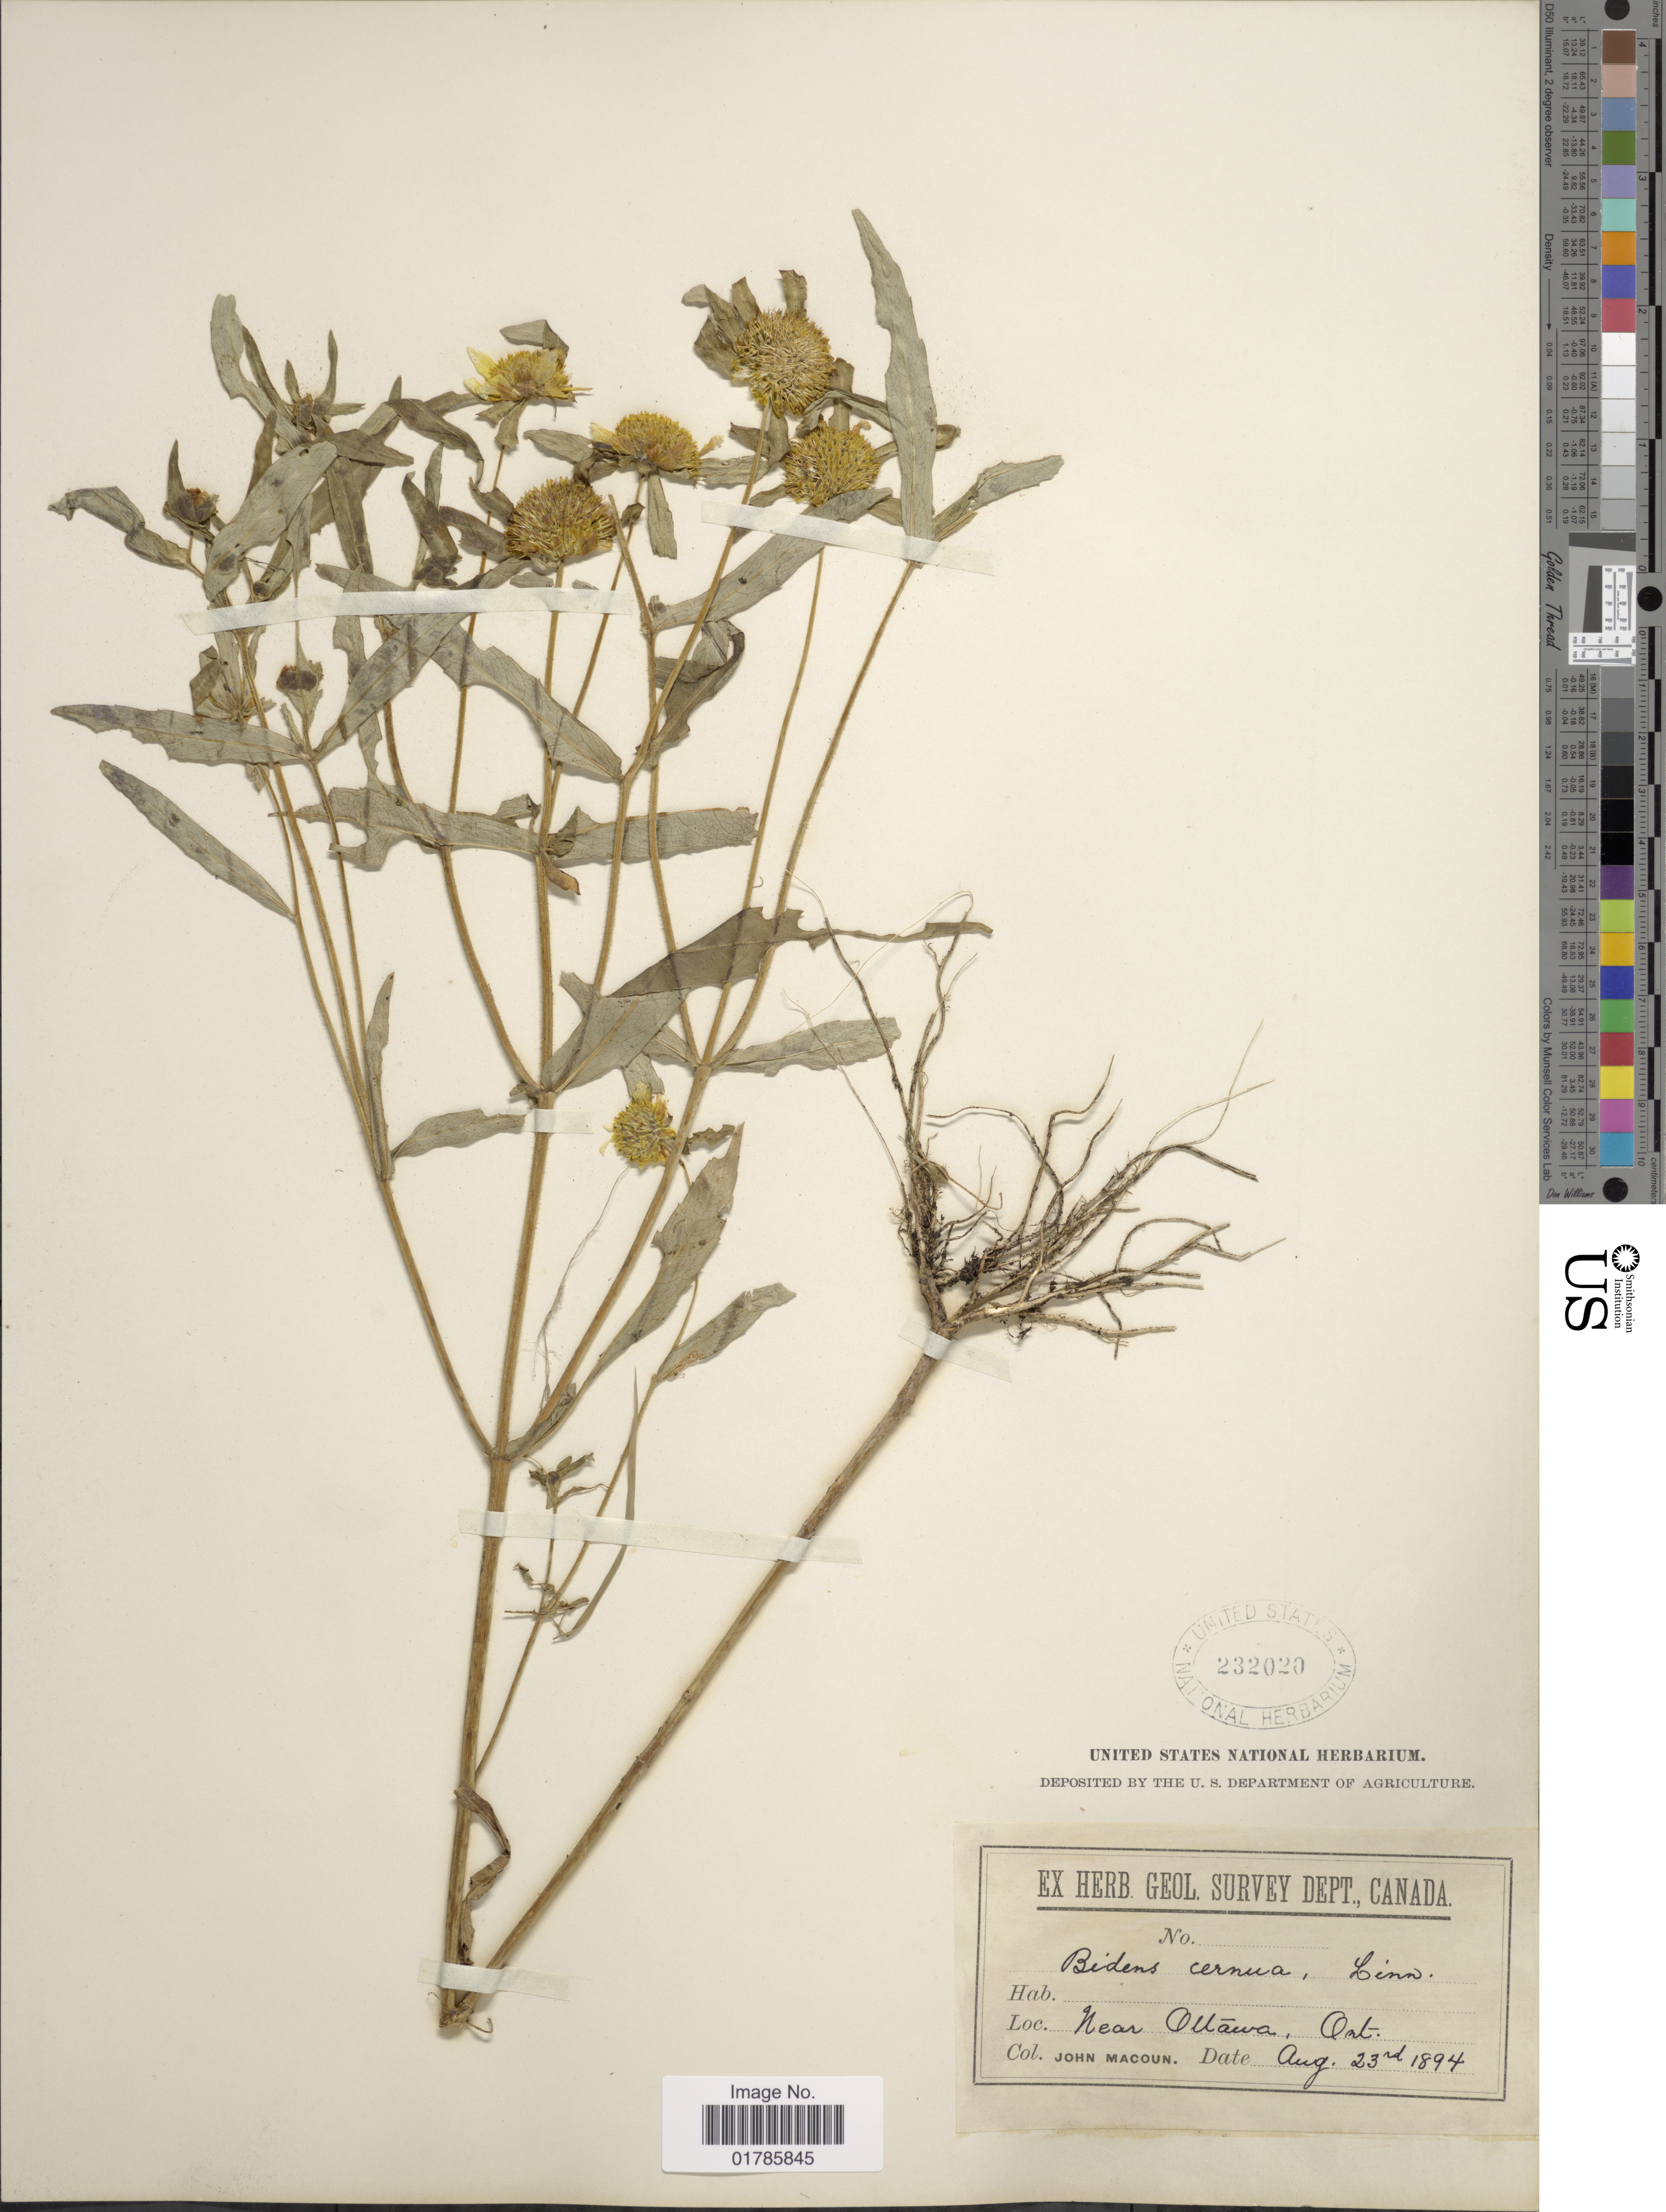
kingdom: Plantae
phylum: Tracheophyta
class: Magnoliopsida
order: Asterales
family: Asteraceae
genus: Bidens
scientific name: Bidens cernua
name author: L.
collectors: J. Macoun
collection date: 1894-08-23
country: Canada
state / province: Ontario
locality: Near Ottawa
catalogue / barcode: US 232020